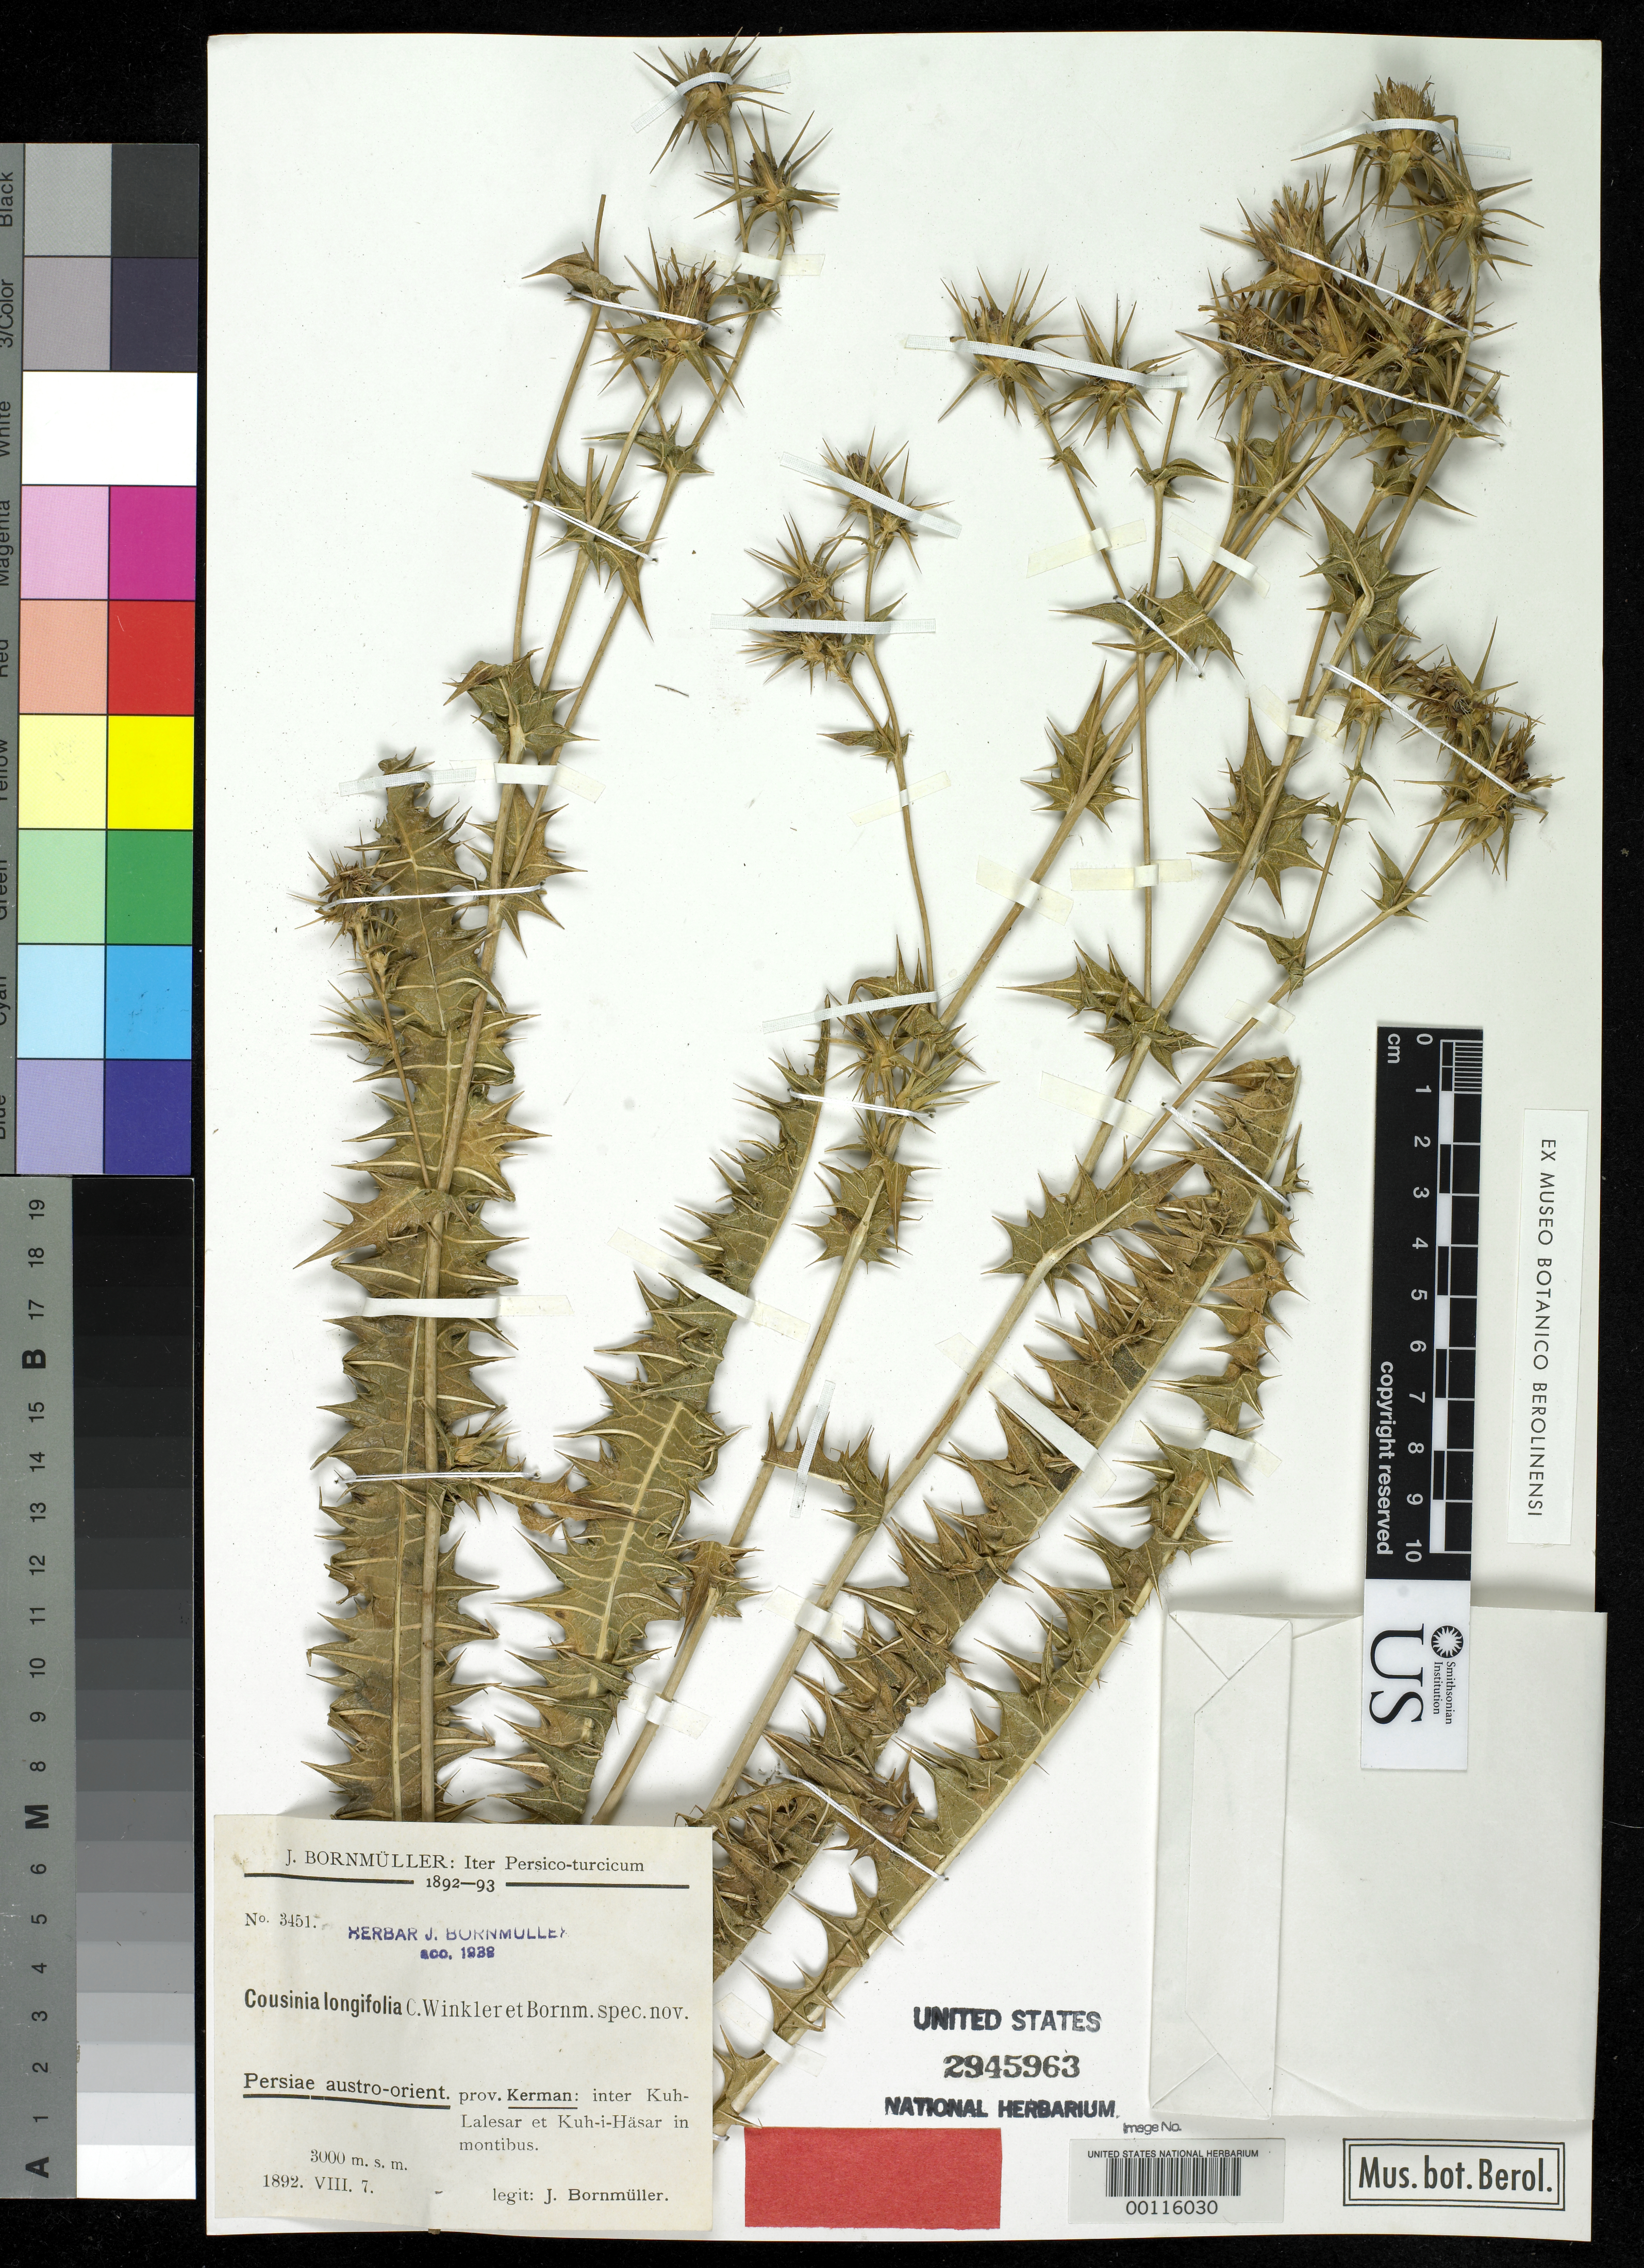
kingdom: Plantae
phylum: Tracheophyta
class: Magnoliopsida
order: Asterales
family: Asteraceae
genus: Cousinia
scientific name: Cousinia longifolia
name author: C. Winkl. & Bornm.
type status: Syntype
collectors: J. Bornmüller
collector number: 3451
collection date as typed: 07 Aug 1892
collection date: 1892-08-07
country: Iran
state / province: Kerman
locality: Between Kuh-i- la-lesar and Kuh-i-hasar Mountains.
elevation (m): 3000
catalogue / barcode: US 2945963